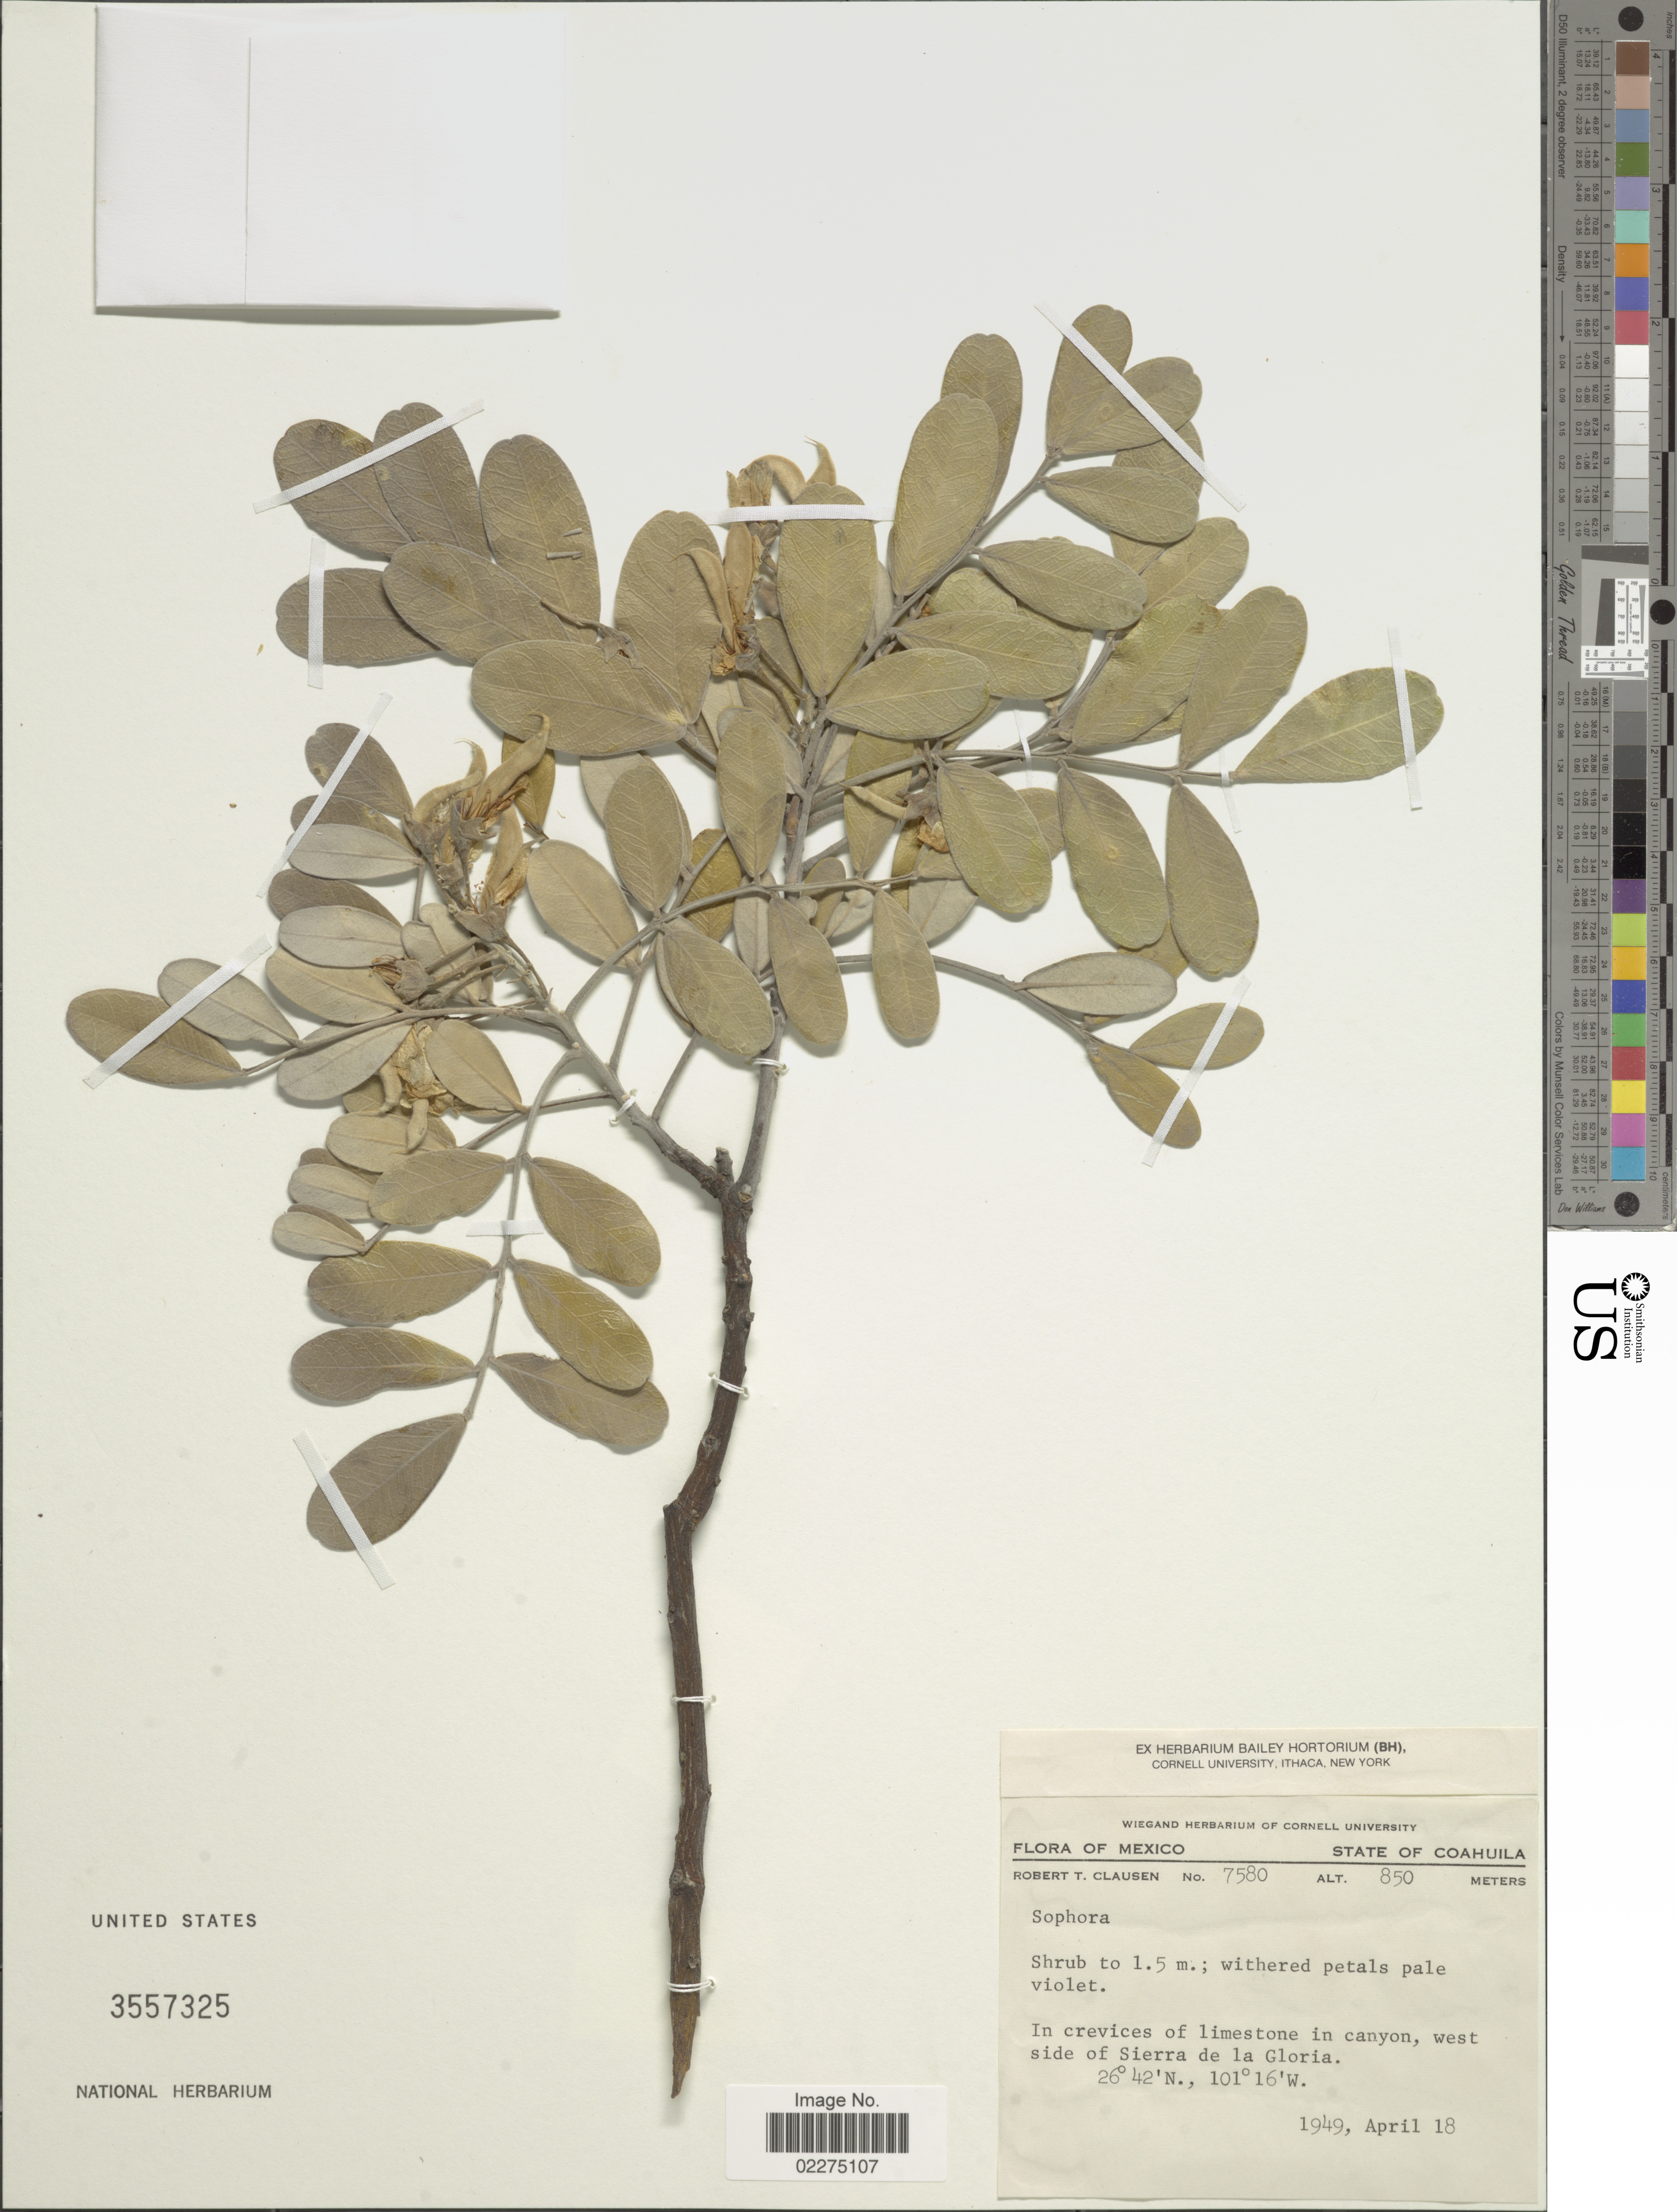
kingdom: Plantae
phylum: Tracheophyta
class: Magnoliopsida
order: Fabales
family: Fabaceae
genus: Sophora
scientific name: Sophora sp.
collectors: R. T. Clausen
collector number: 7580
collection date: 1949-04-18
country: Mexico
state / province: Coahuila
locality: West side of Sierra de la Gloria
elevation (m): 850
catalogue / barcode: US 3557325